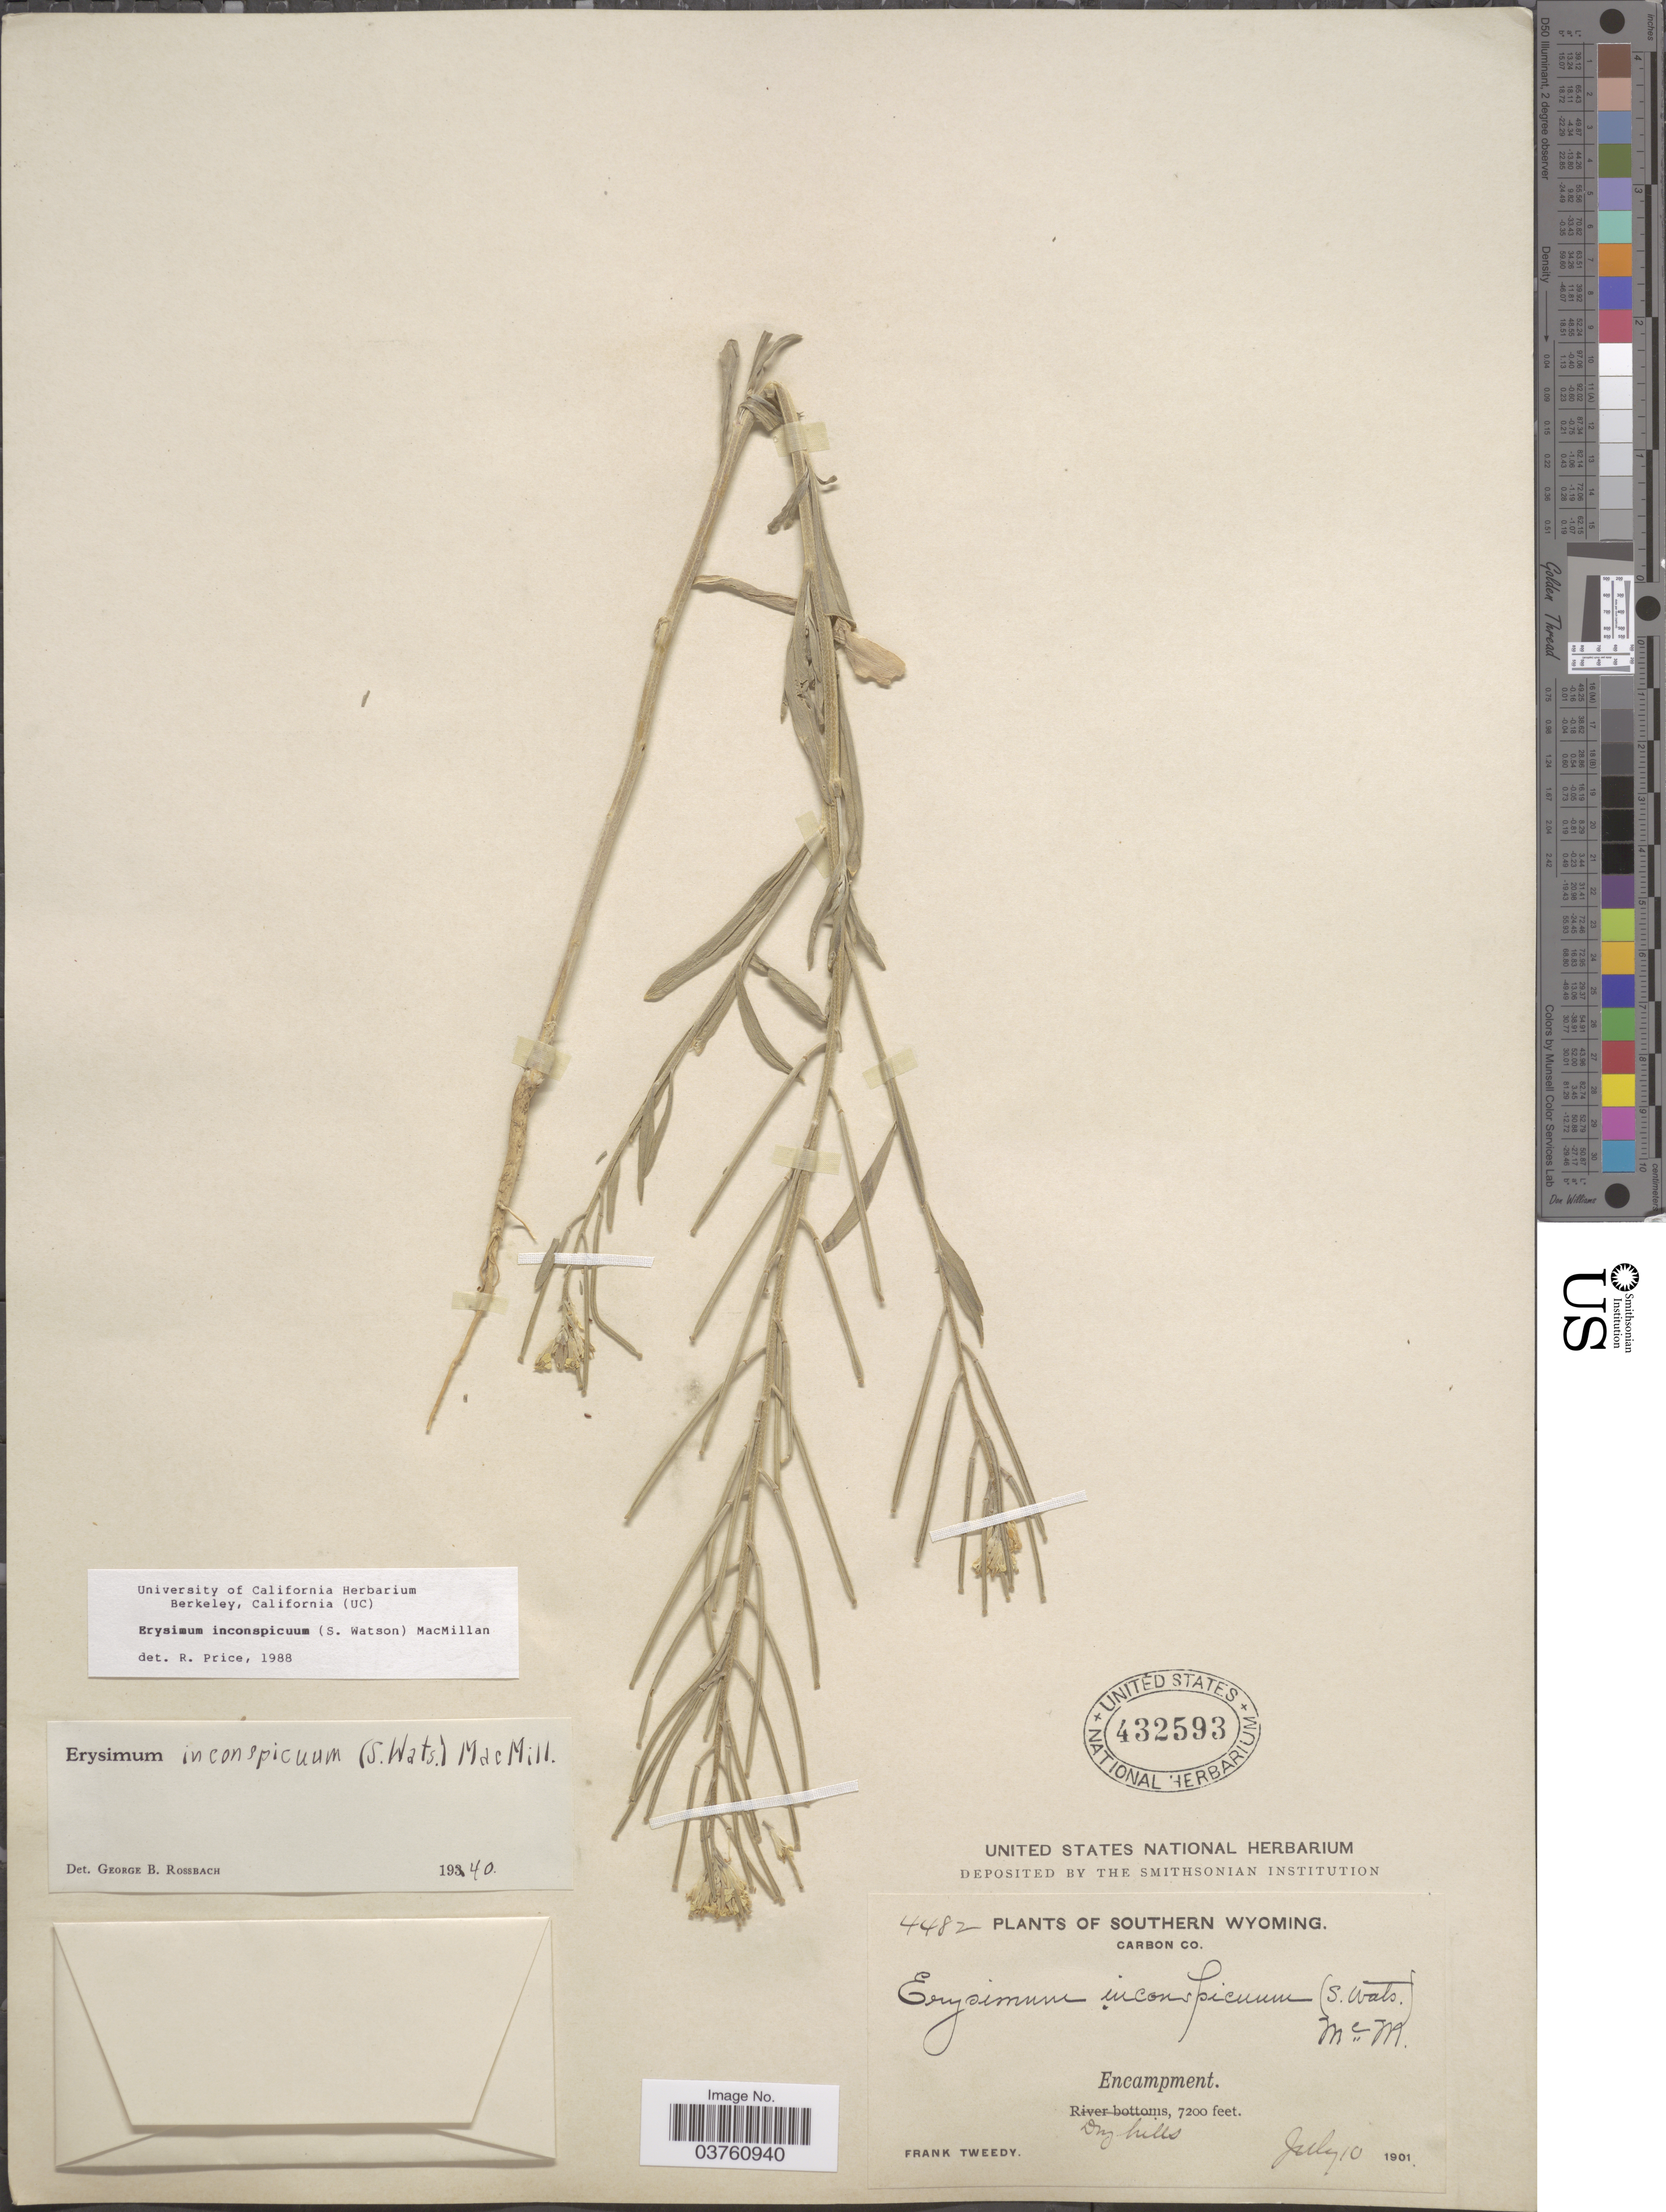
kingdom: Plantae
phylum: Tracheophyta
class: Magnoliopsida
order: Brassicales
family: Brassicaceae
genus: Erysimum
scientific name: Erysimum inconspicuum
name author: (S. Watson) MacMill.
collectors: F. Tweedy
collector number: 4482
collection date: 1901-07-10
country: United States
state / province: Wyoming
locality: Southern Wyoming. Carbon Co. Encampment. Dry hills.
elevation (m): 2195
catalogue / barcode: US 432593